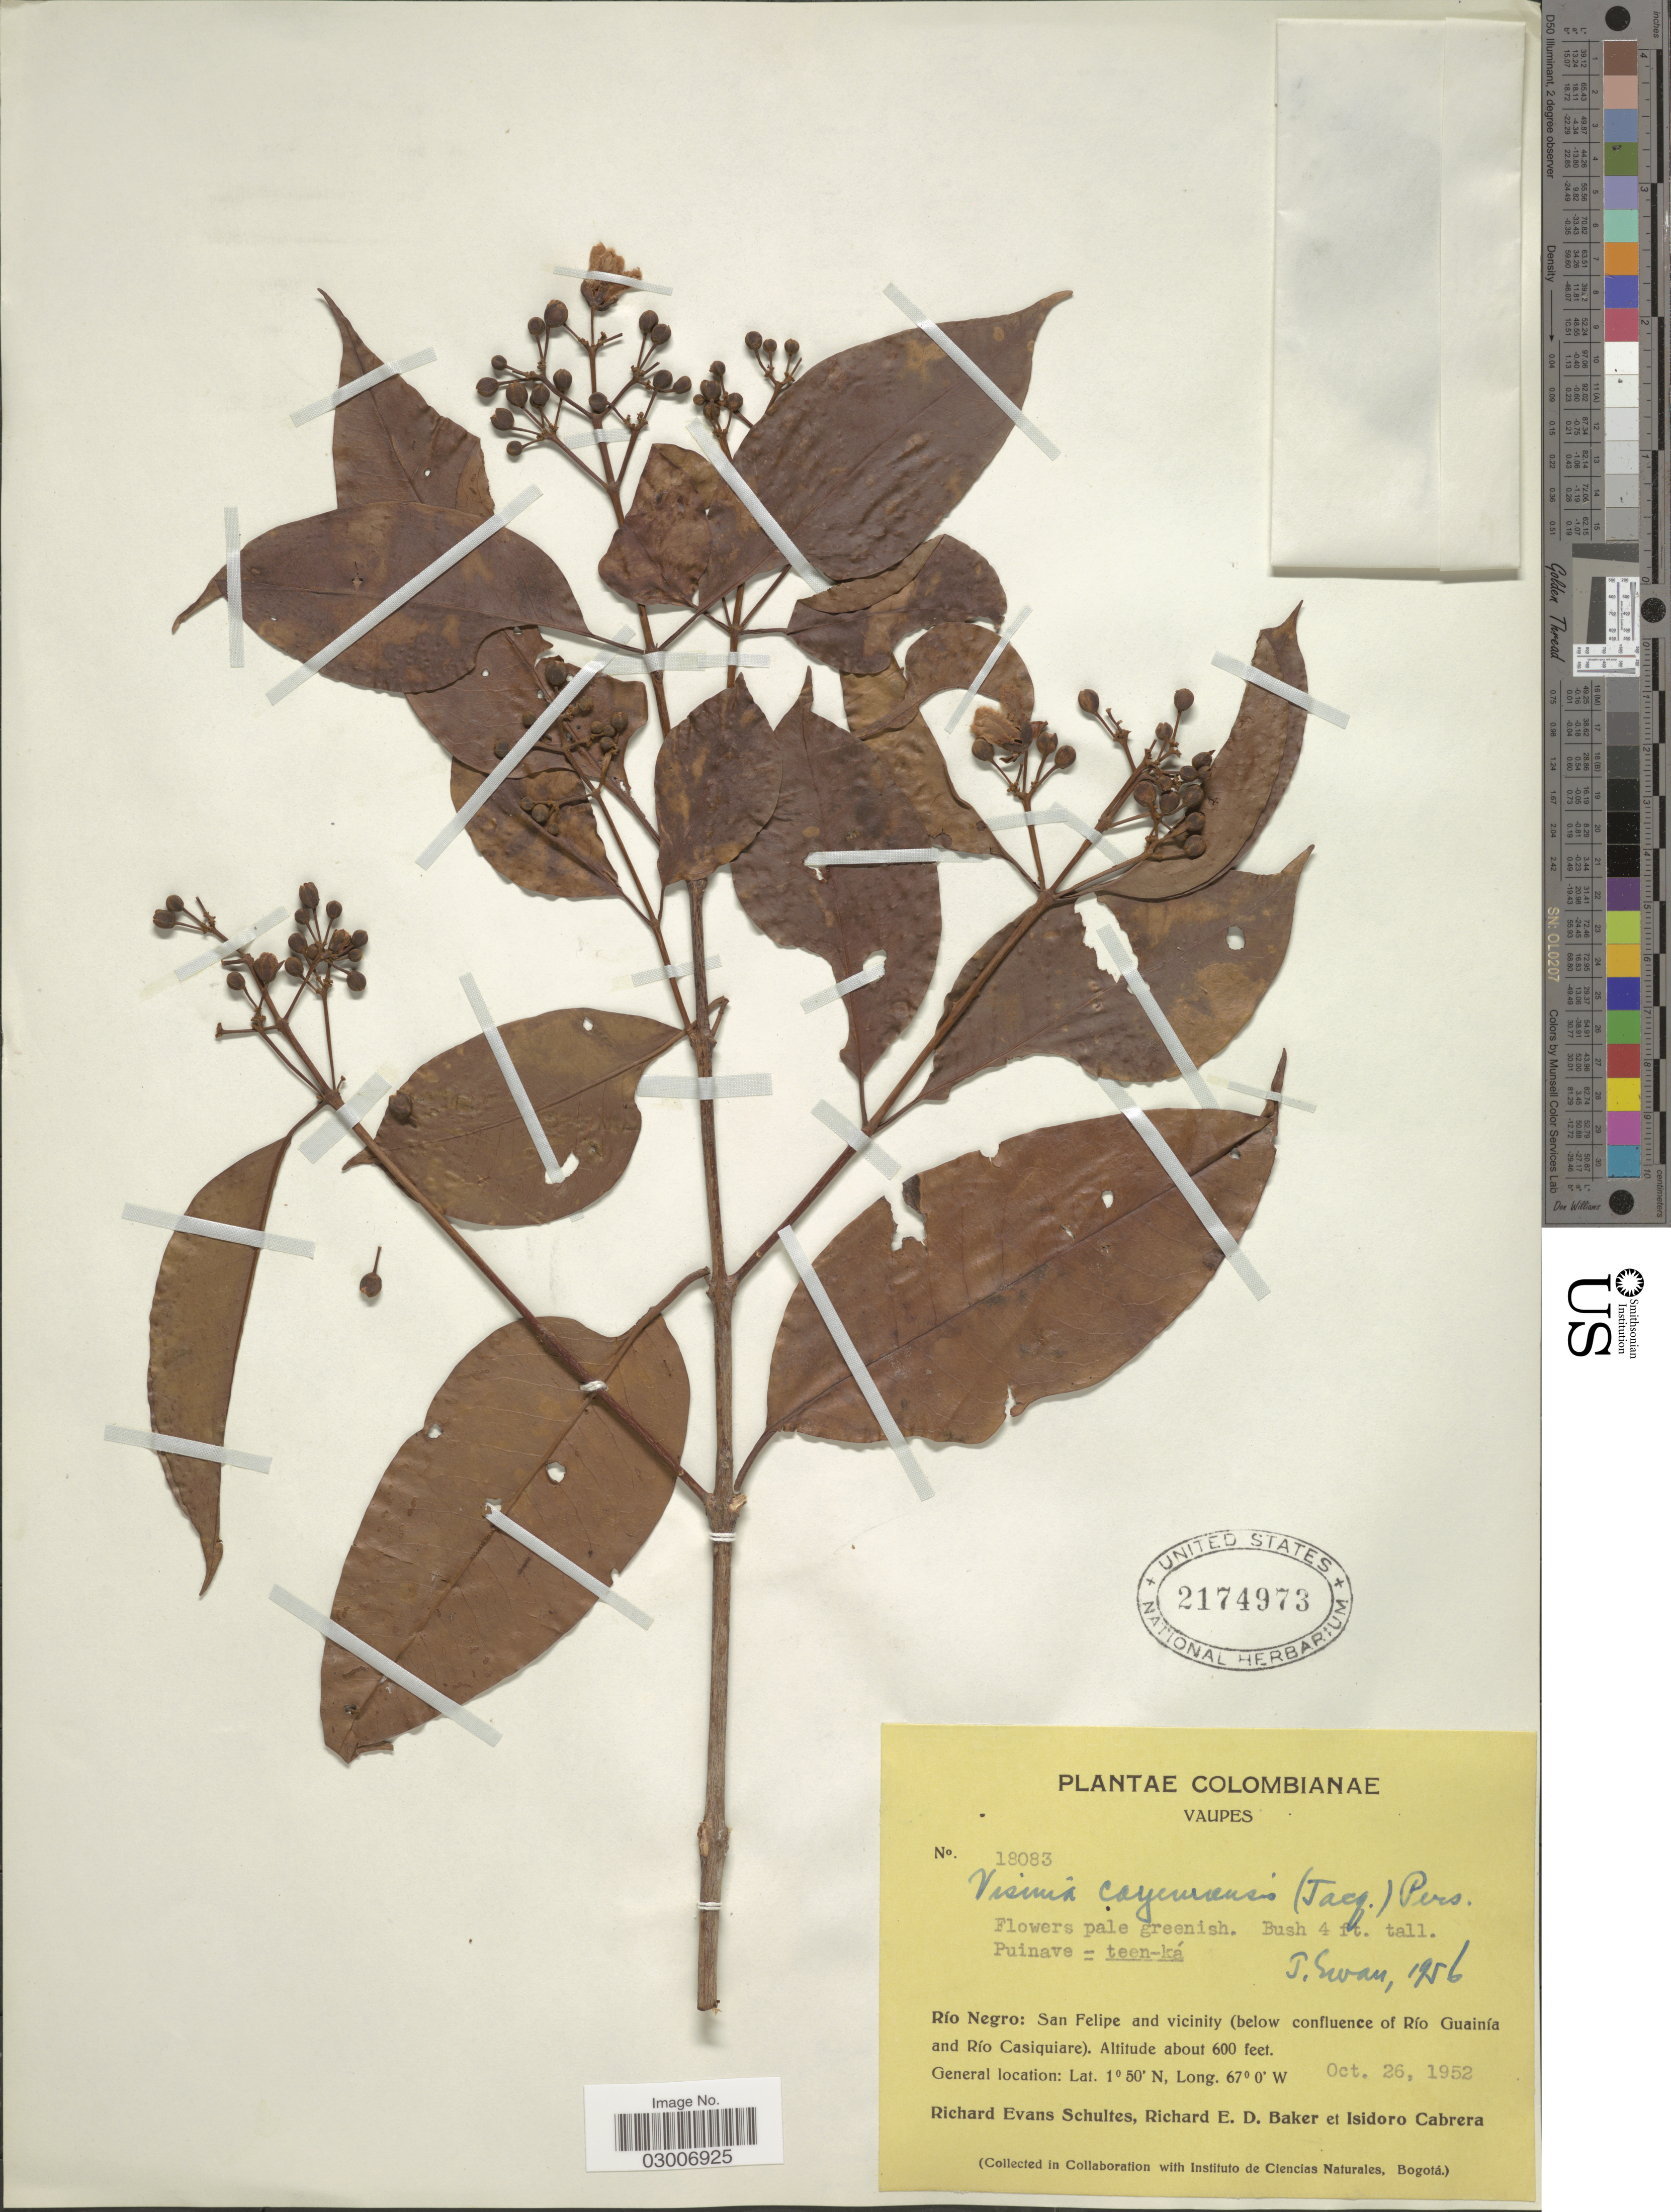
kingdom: Plantae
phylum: Tracheophyta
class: Magnoliopsida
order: Malpighiales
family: Hypericaceae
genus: Vismia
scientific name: Vismia plicatifolia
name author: Hochr.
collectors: R. E. Schultes, R. E. D. Baker & I. Cabrera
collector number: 18083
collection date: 1952-10-26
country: Colombia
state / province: Vaupés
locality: Río Negro: San Felipe and vicinity (below confluence of Río Guainía and Río Casiquiare).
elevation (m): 183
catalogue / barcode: US 2174973